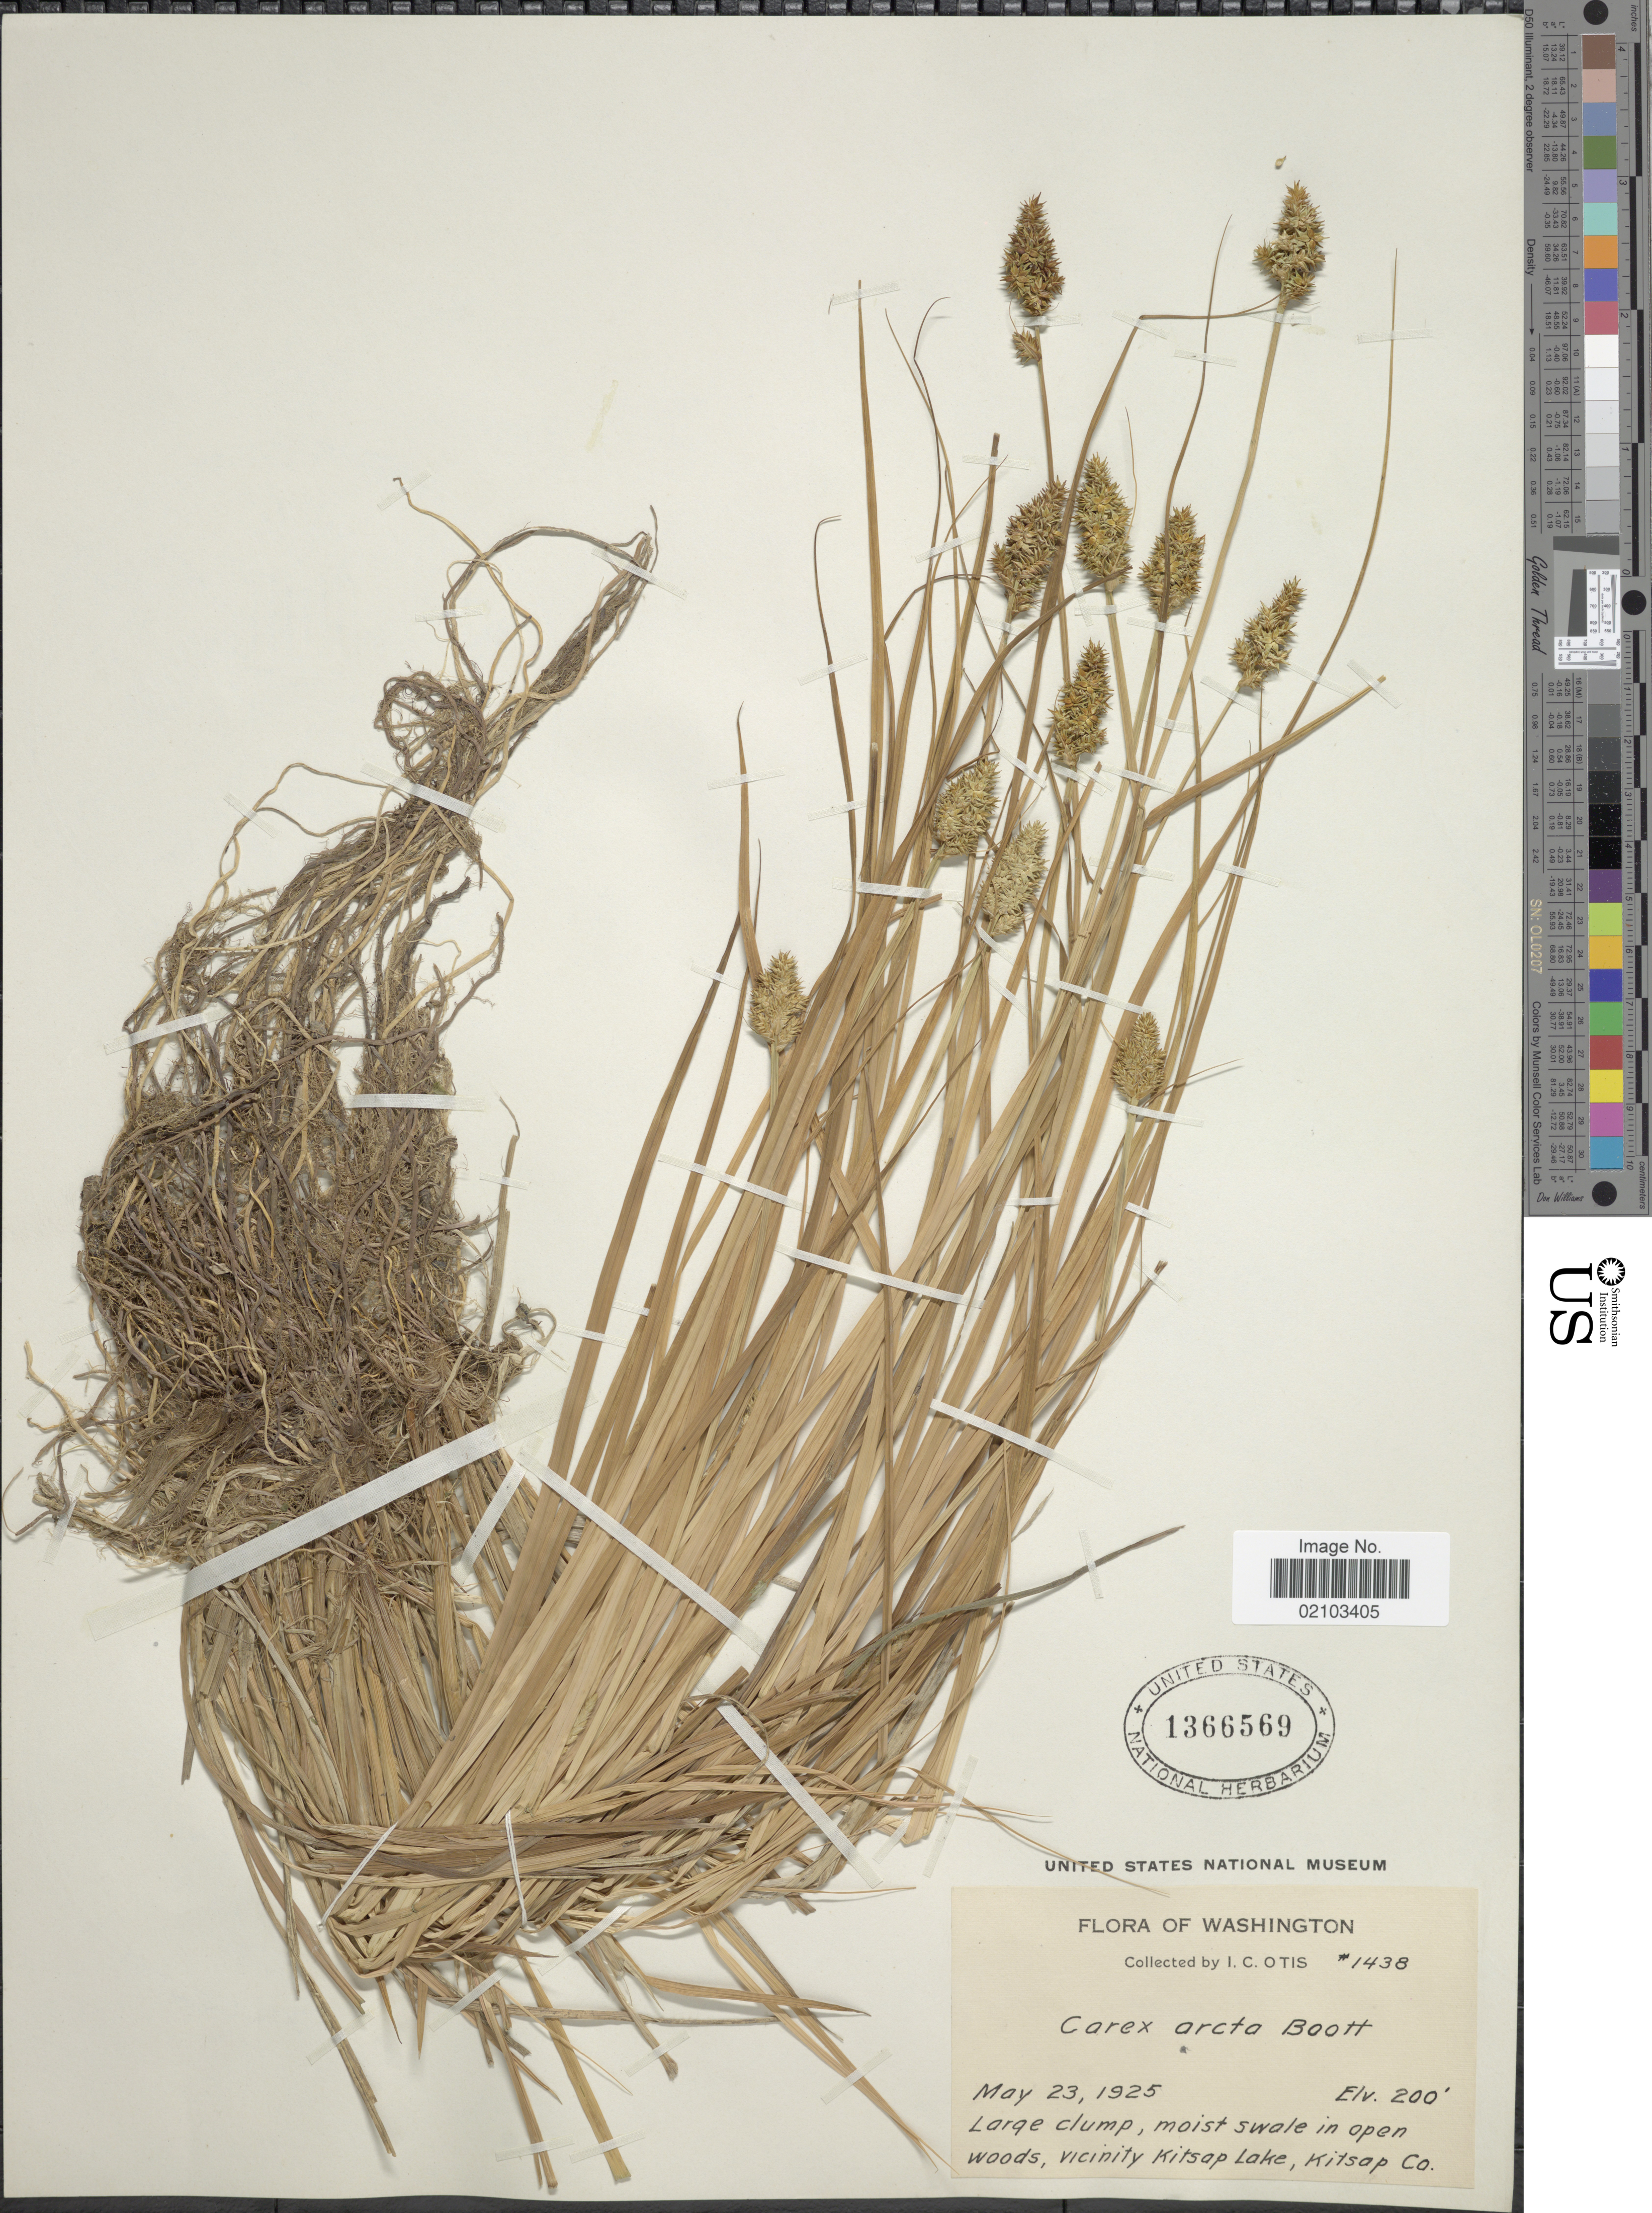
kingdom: Plantae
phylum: Tracheophyta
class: Liliopsida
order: Poales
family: Cyperaceae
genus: Carex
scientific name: Carex arcta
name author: Boott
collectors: I. C. Otis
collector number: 1438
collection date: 1925-05-23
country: United States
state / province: Washington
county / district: Kitsap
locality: Large clump, moist swale in open woods, vicinity Kitsap Lake, Kitsap Co.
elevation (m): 61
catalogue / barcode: US 1366569